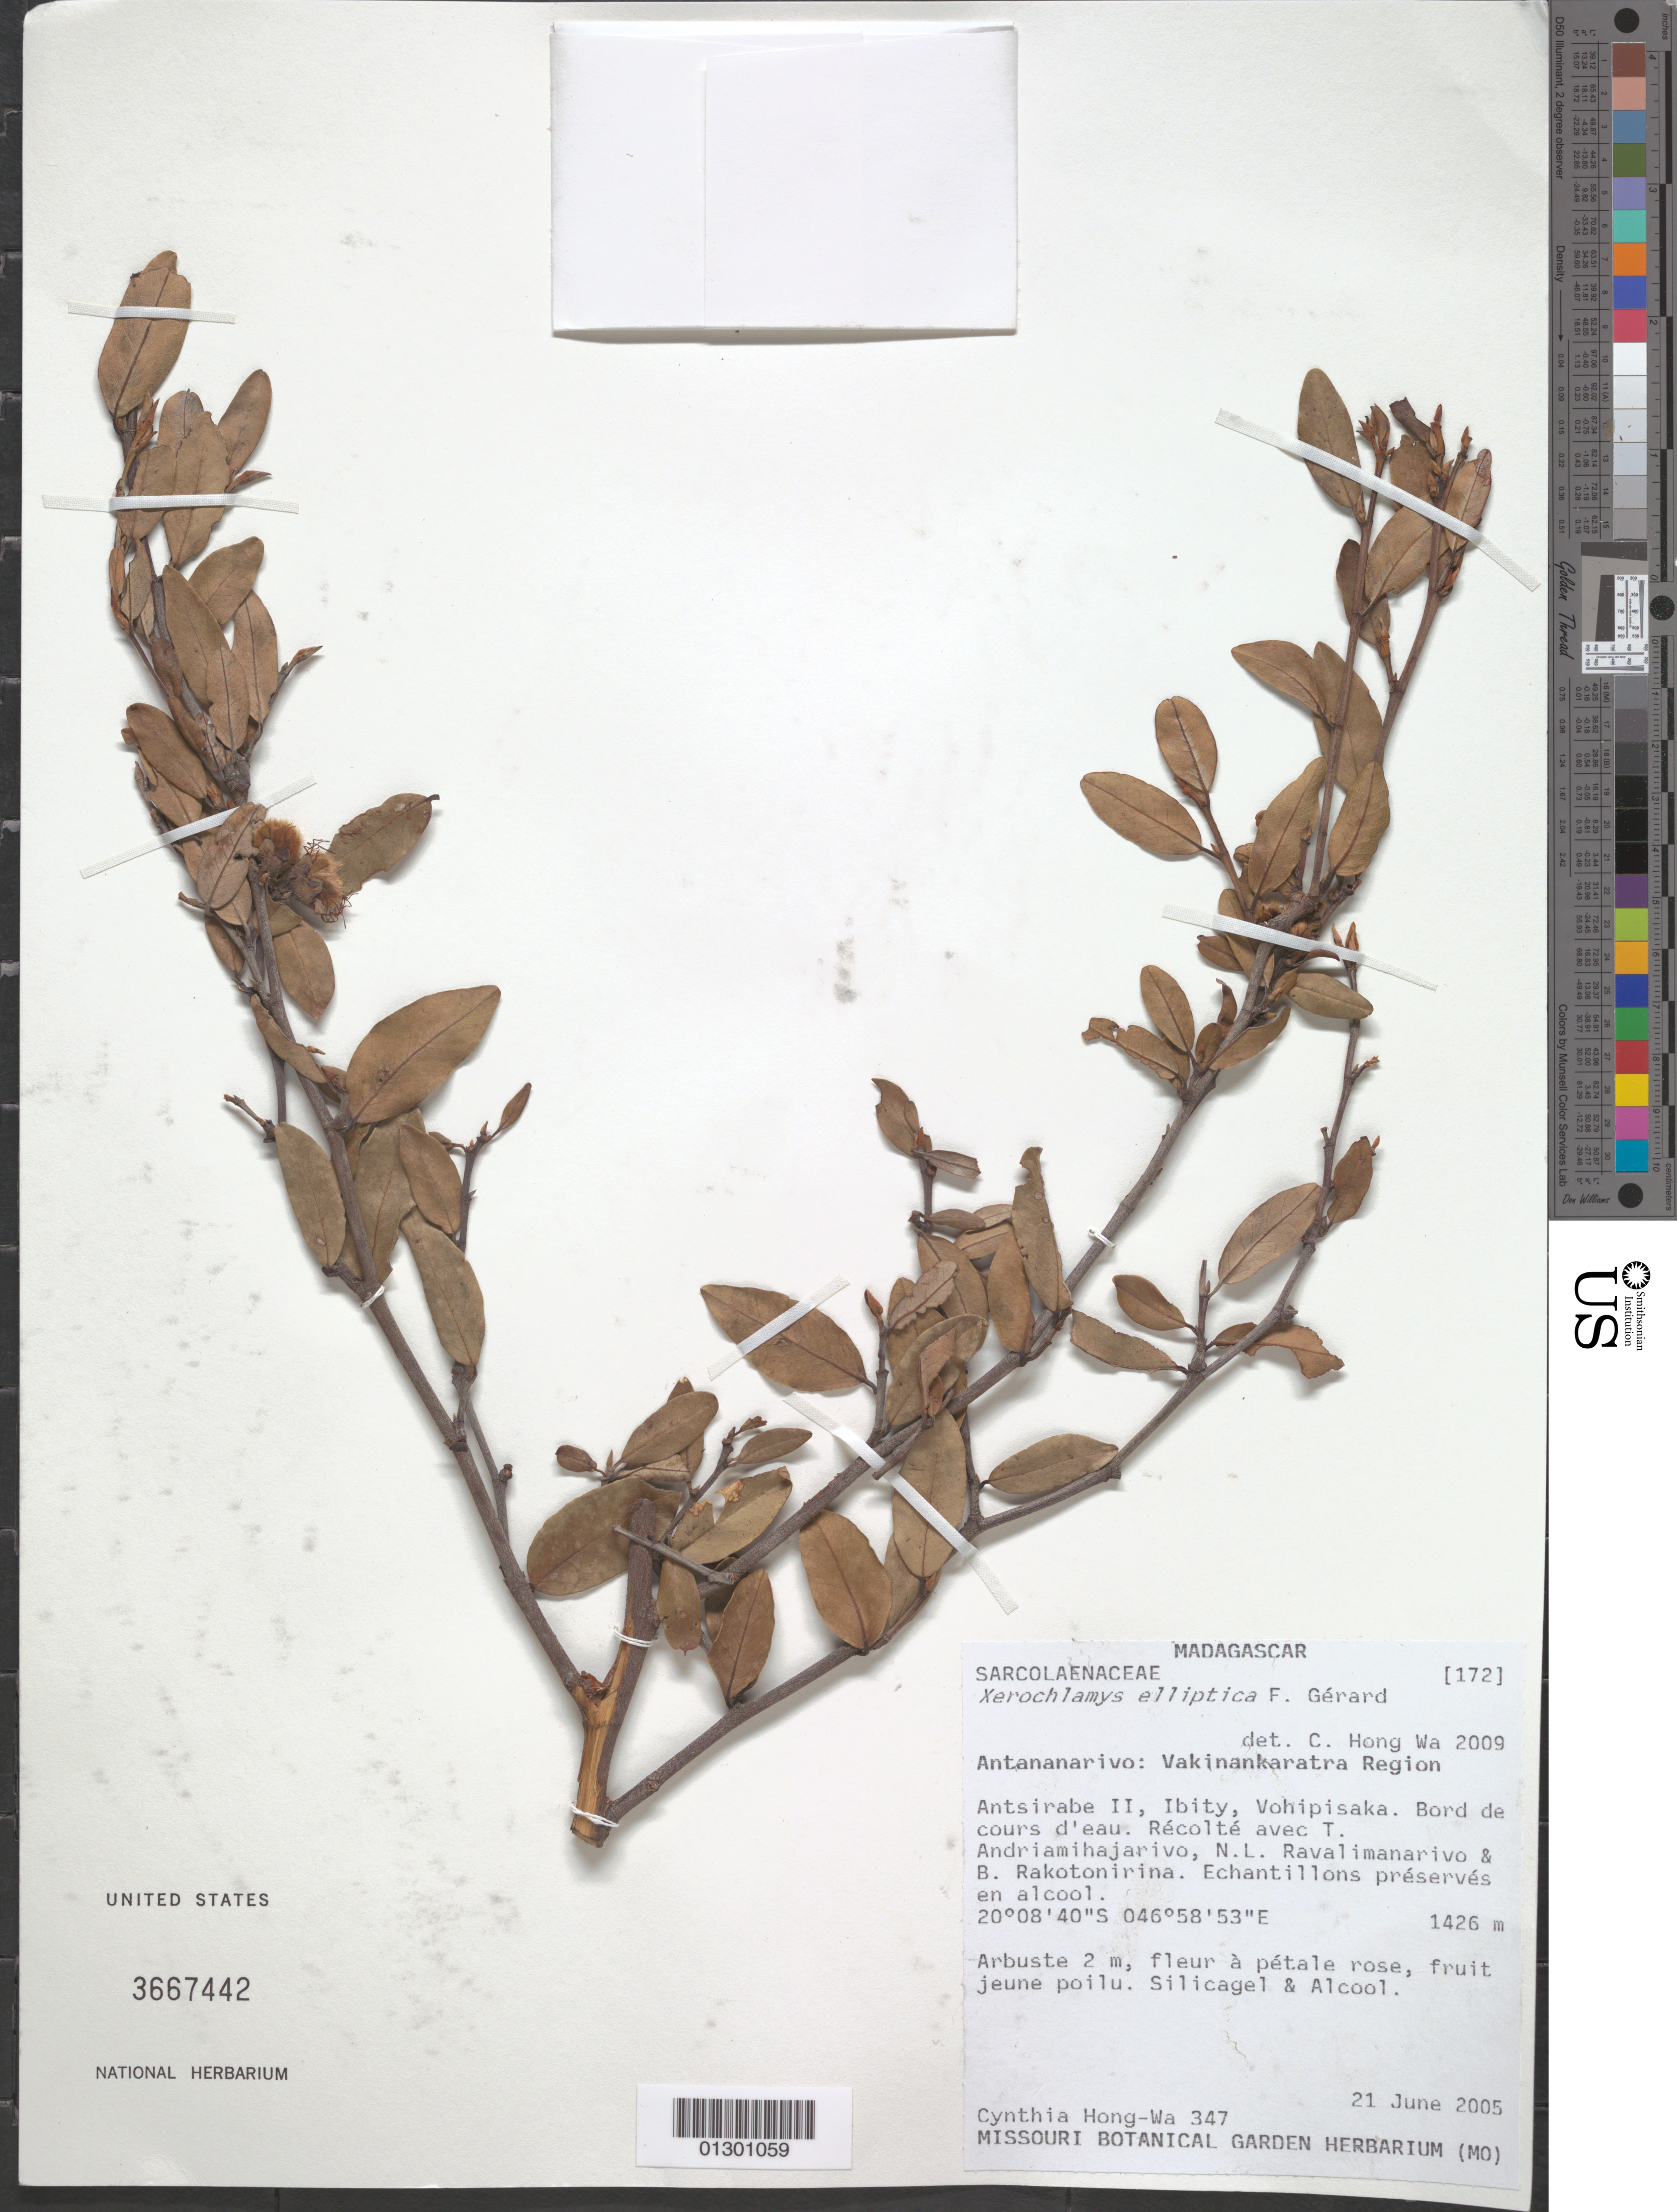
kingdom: Plantae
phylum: Tracheophyta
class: Magnoliopsida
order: Malvales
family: Sarcolaenaceae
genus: Xerochlamys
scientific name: Xerochlamys elliptica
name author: F. Gérard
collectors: C. Hong-Wa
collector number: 347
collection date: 2005-06-21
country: Madagascar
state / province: Vakinankaratra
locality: Vakinankaratra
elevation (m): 1426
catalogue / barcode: US 3667442